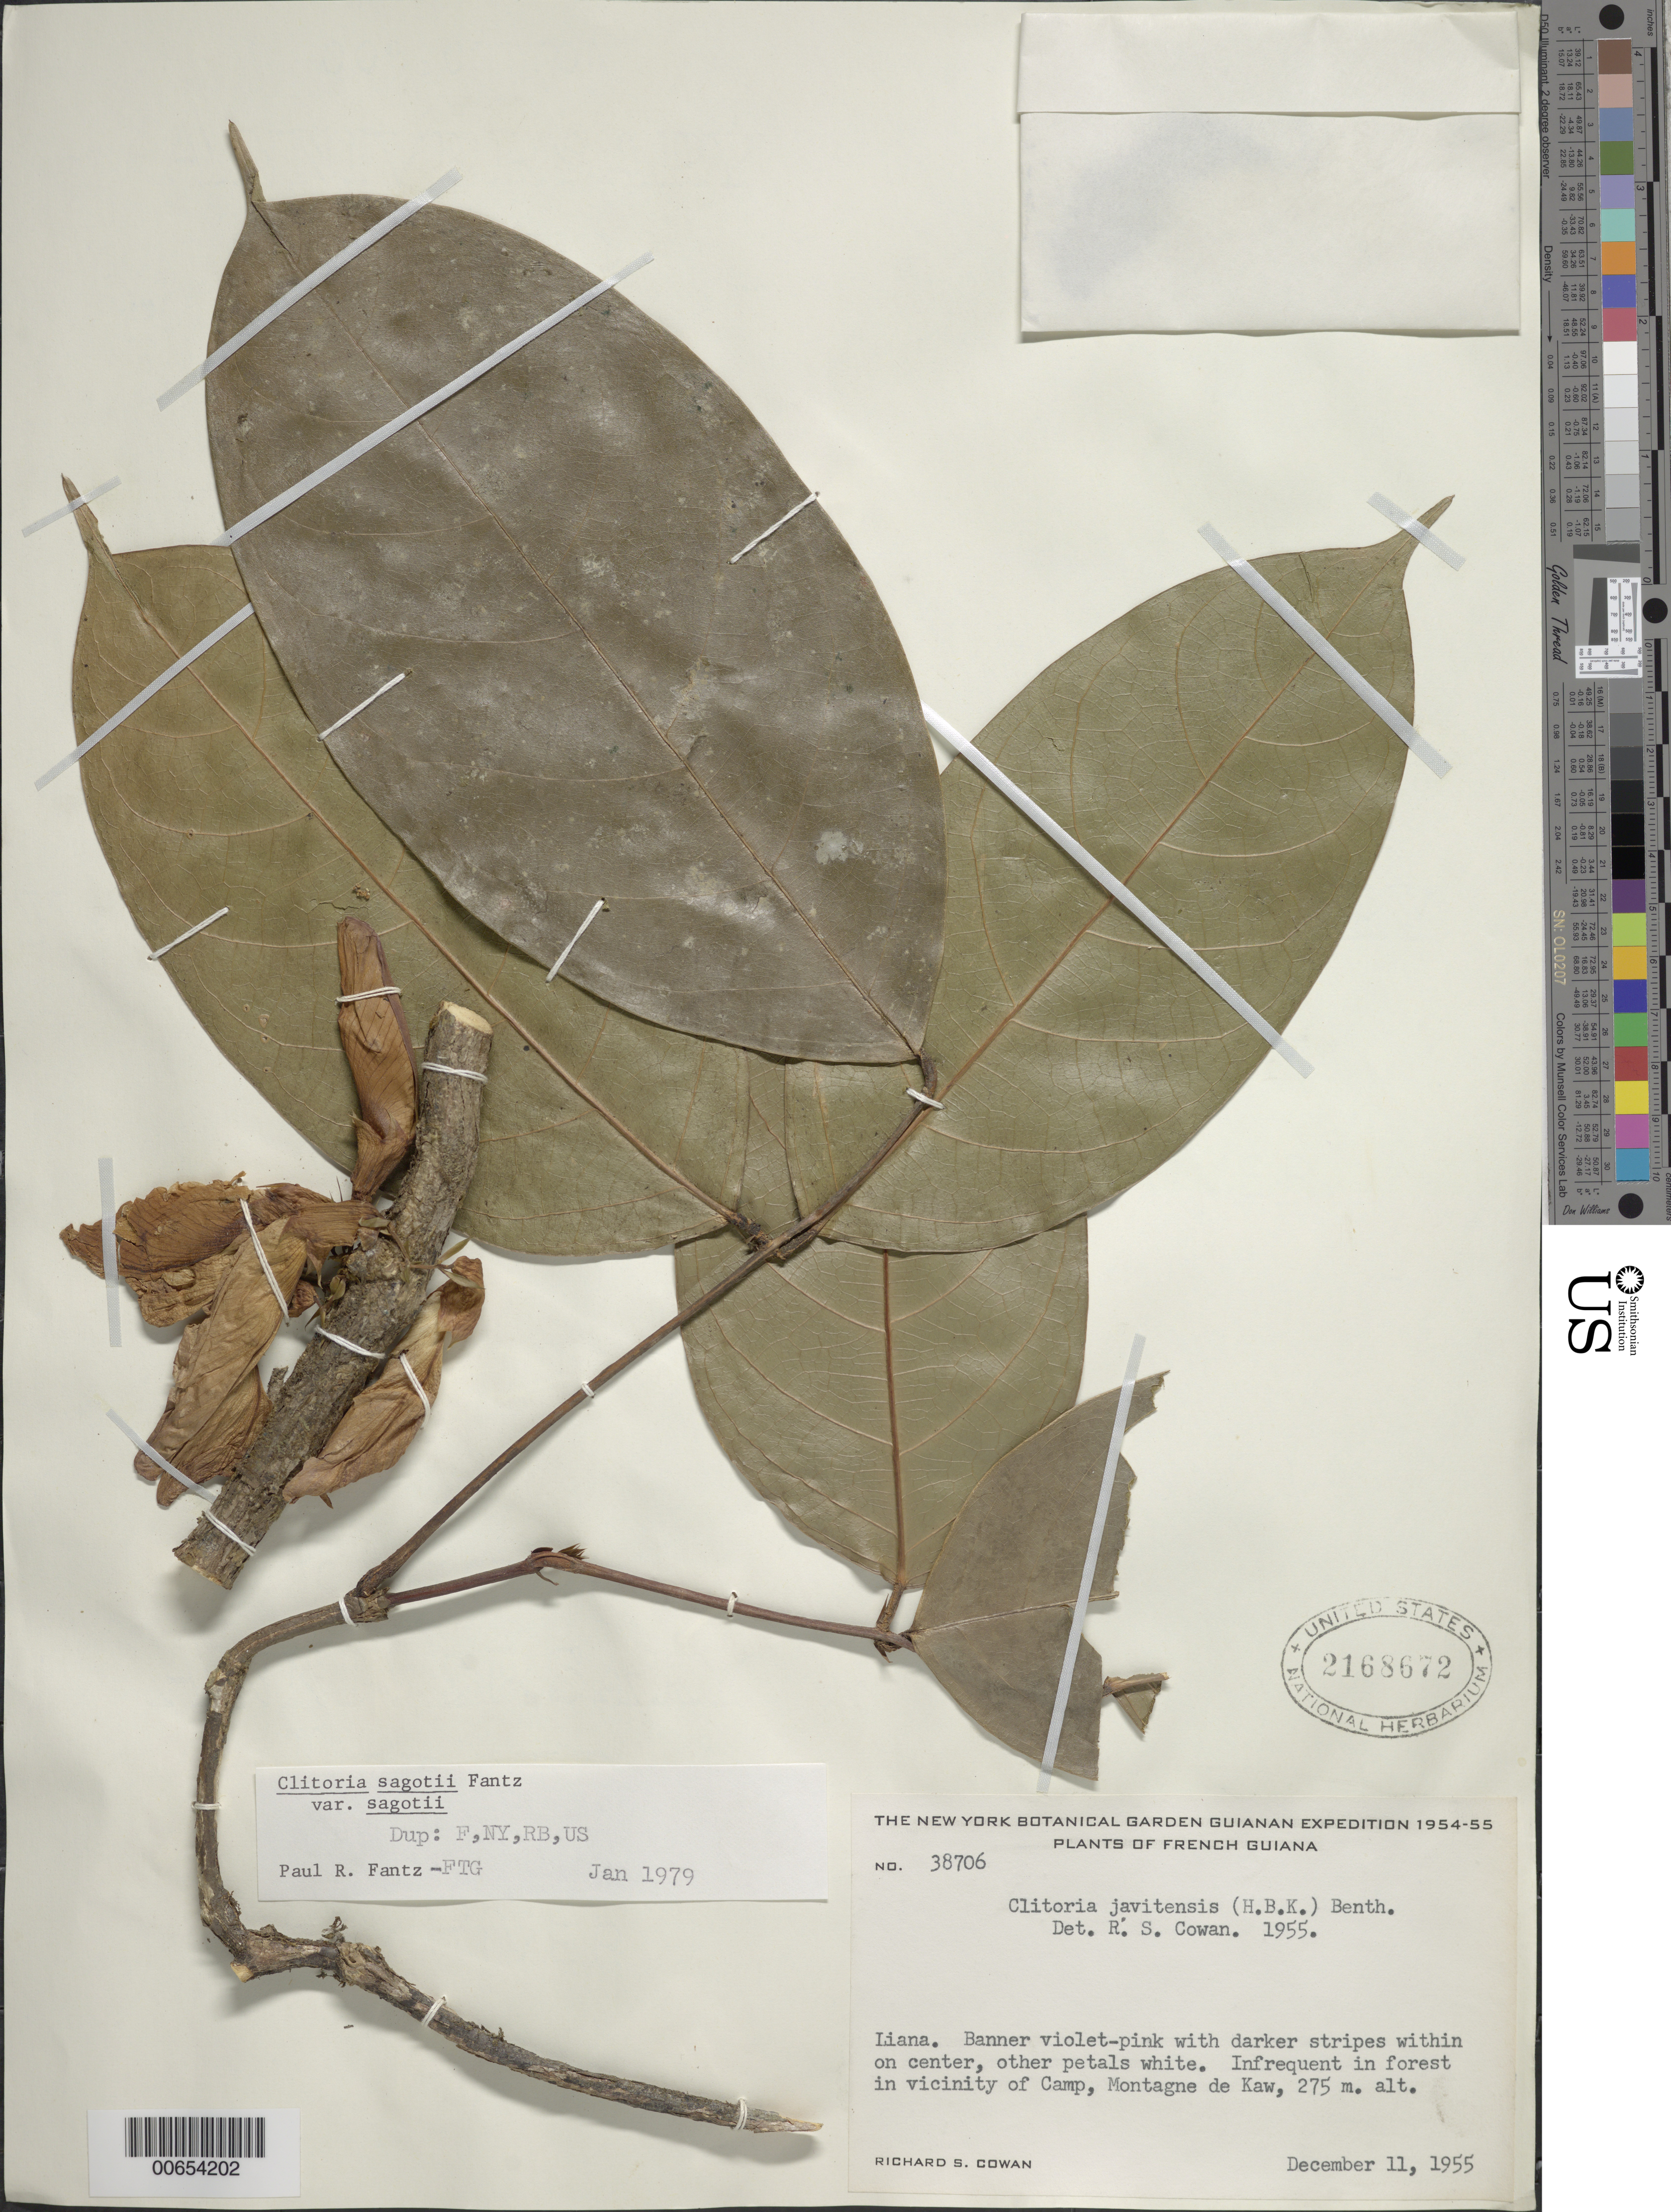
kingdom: Plantae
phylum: Tracheophyta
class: Magnoliopsida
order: Fabales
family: Fabaceae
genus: Clitoria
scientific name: Clitoria sagotii var. sagotii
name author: Fantz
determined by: Fantz, P. R., (FLAS), University of Florida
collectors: R. S. Cowan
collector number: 38706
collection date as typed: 11-Dec-54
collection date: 1954-12-11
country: French Guiana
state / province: Cayenne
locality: Montagne de Kaw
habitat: Forest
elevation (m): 275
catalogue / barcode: US 2168672